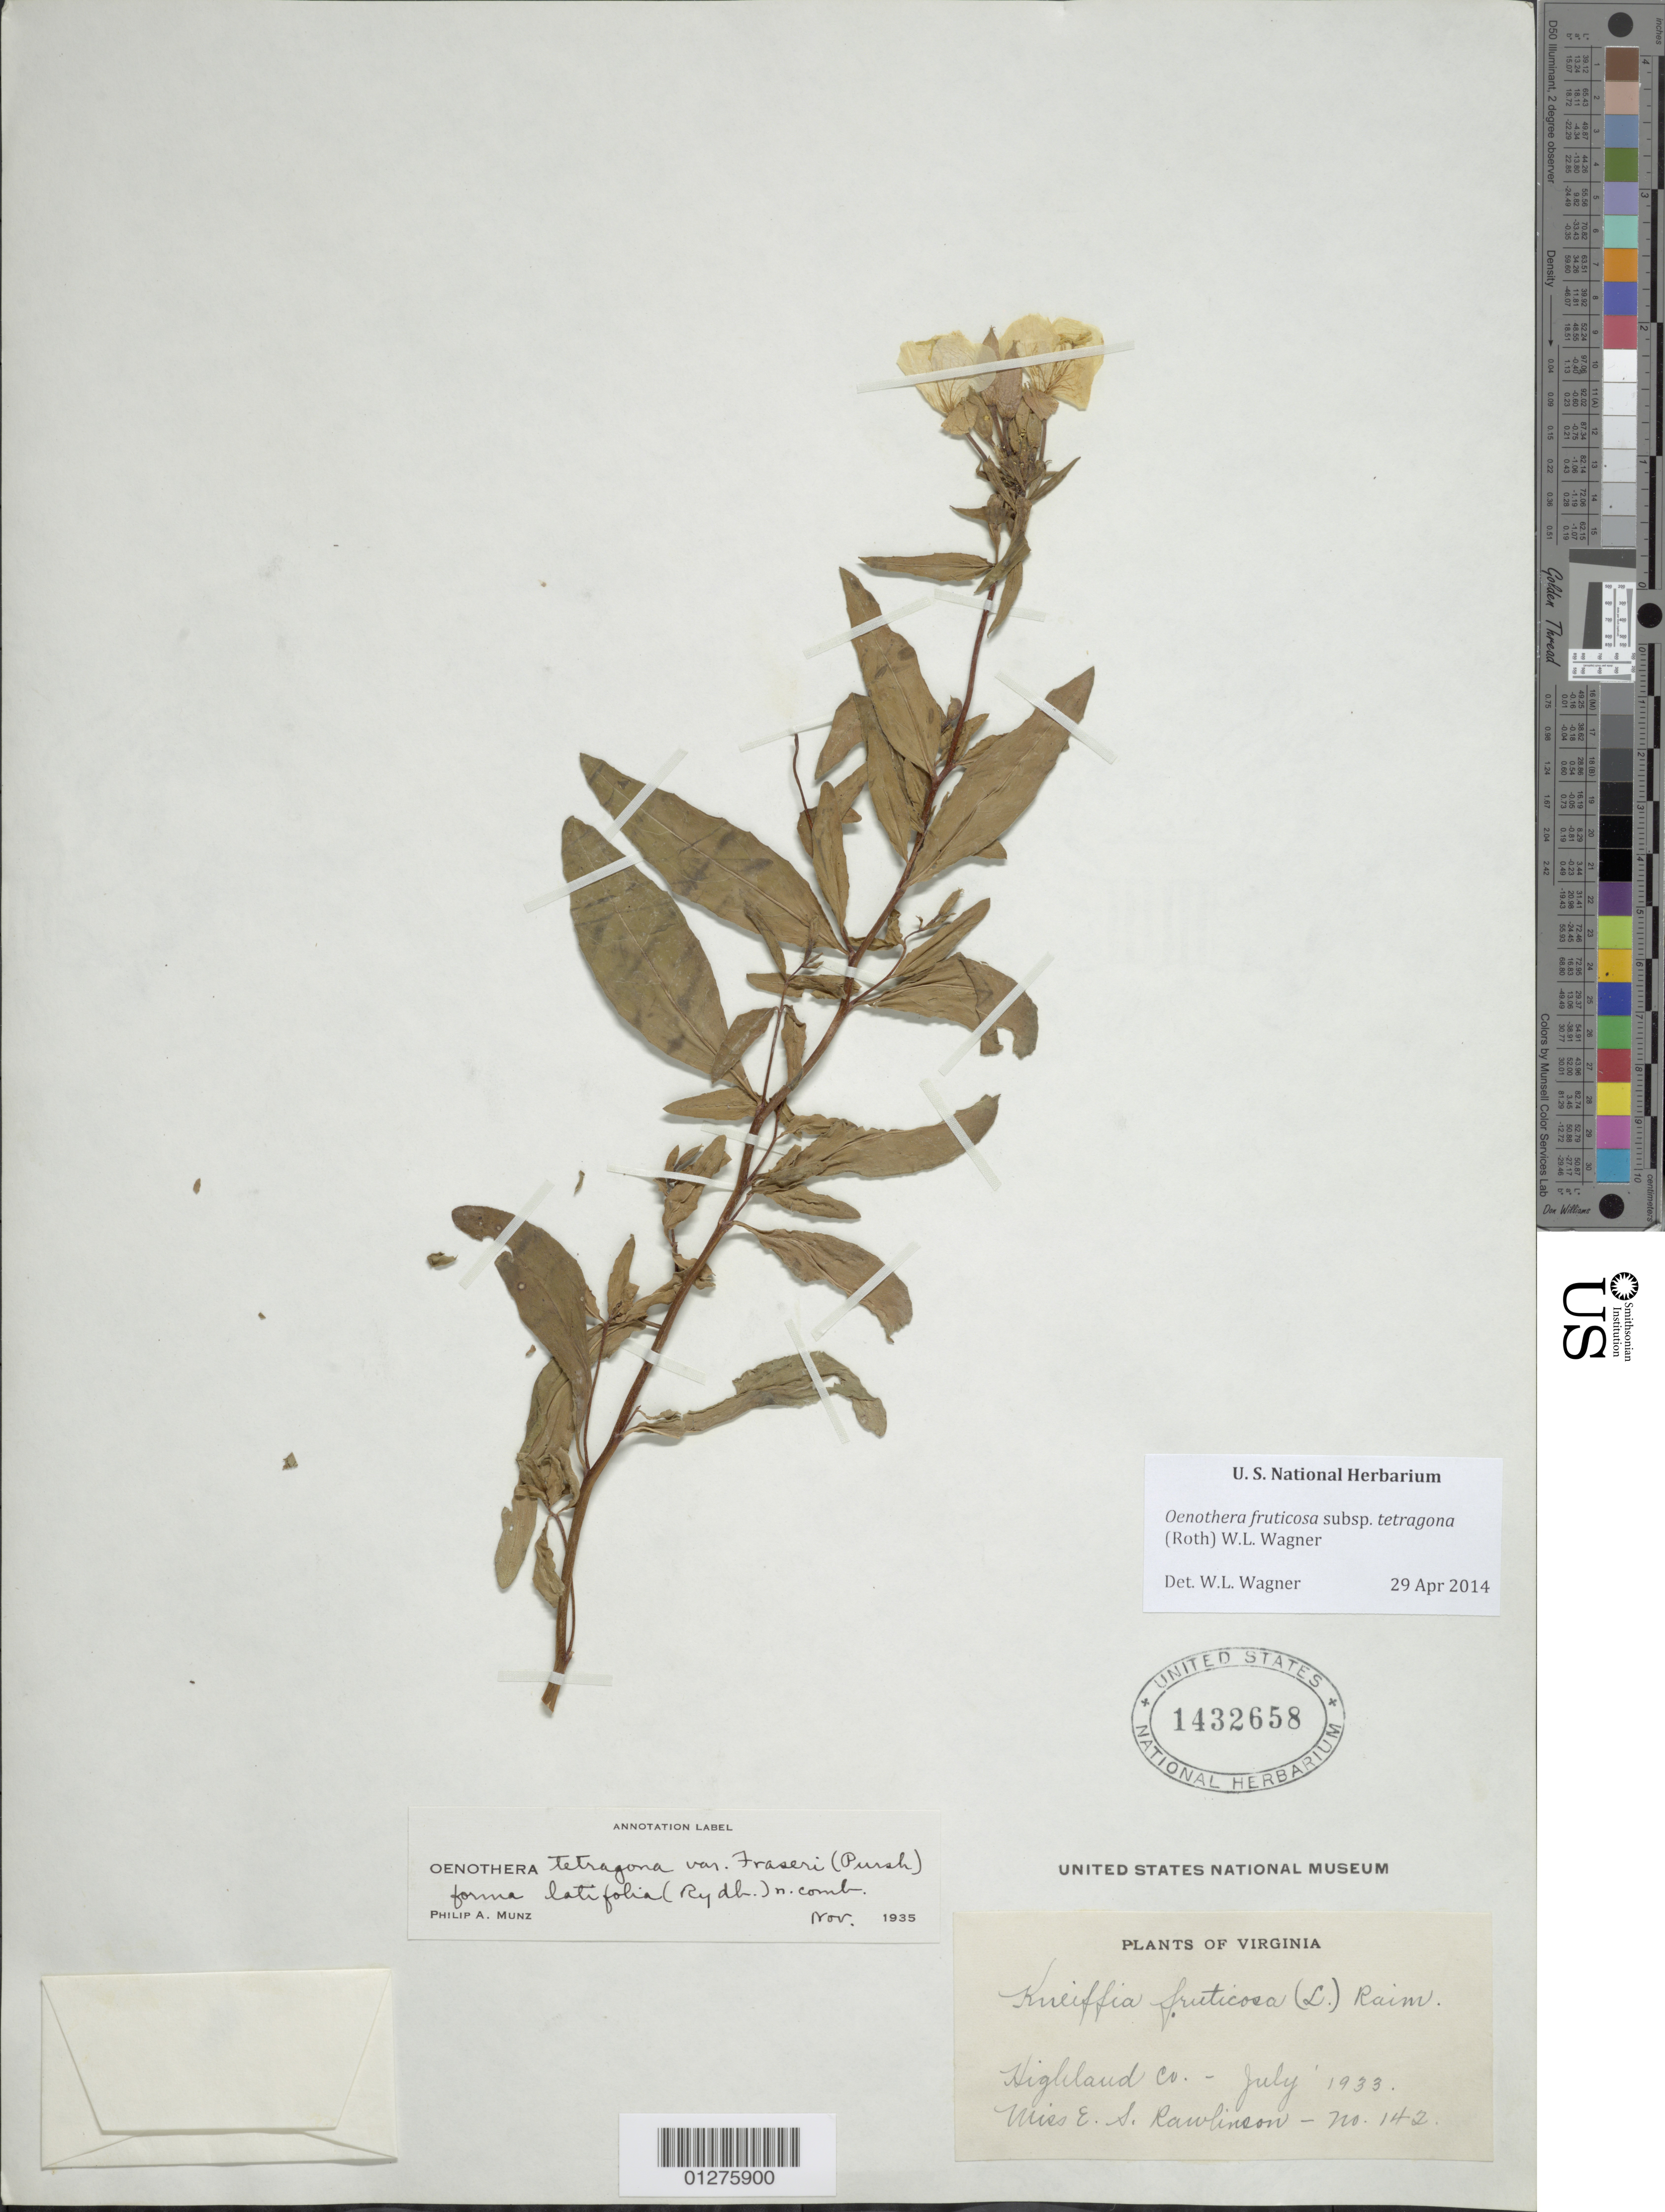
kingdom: Plantae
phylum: Tracheophyta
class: Magnoliopsida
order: Myrtales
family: Onagraceae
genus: Oenothera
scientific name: Oenothera fruticosa subsp. tetragona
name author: (Roth) W.L. Wagner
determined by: Wagner, W. L., (BOT), Smithsonian Institution - National Museum of Natural History (UNITED STATES)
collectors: E. Robinson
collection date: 1933-07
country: United States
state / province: Virginia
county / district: Highland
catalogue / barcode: US 1432658